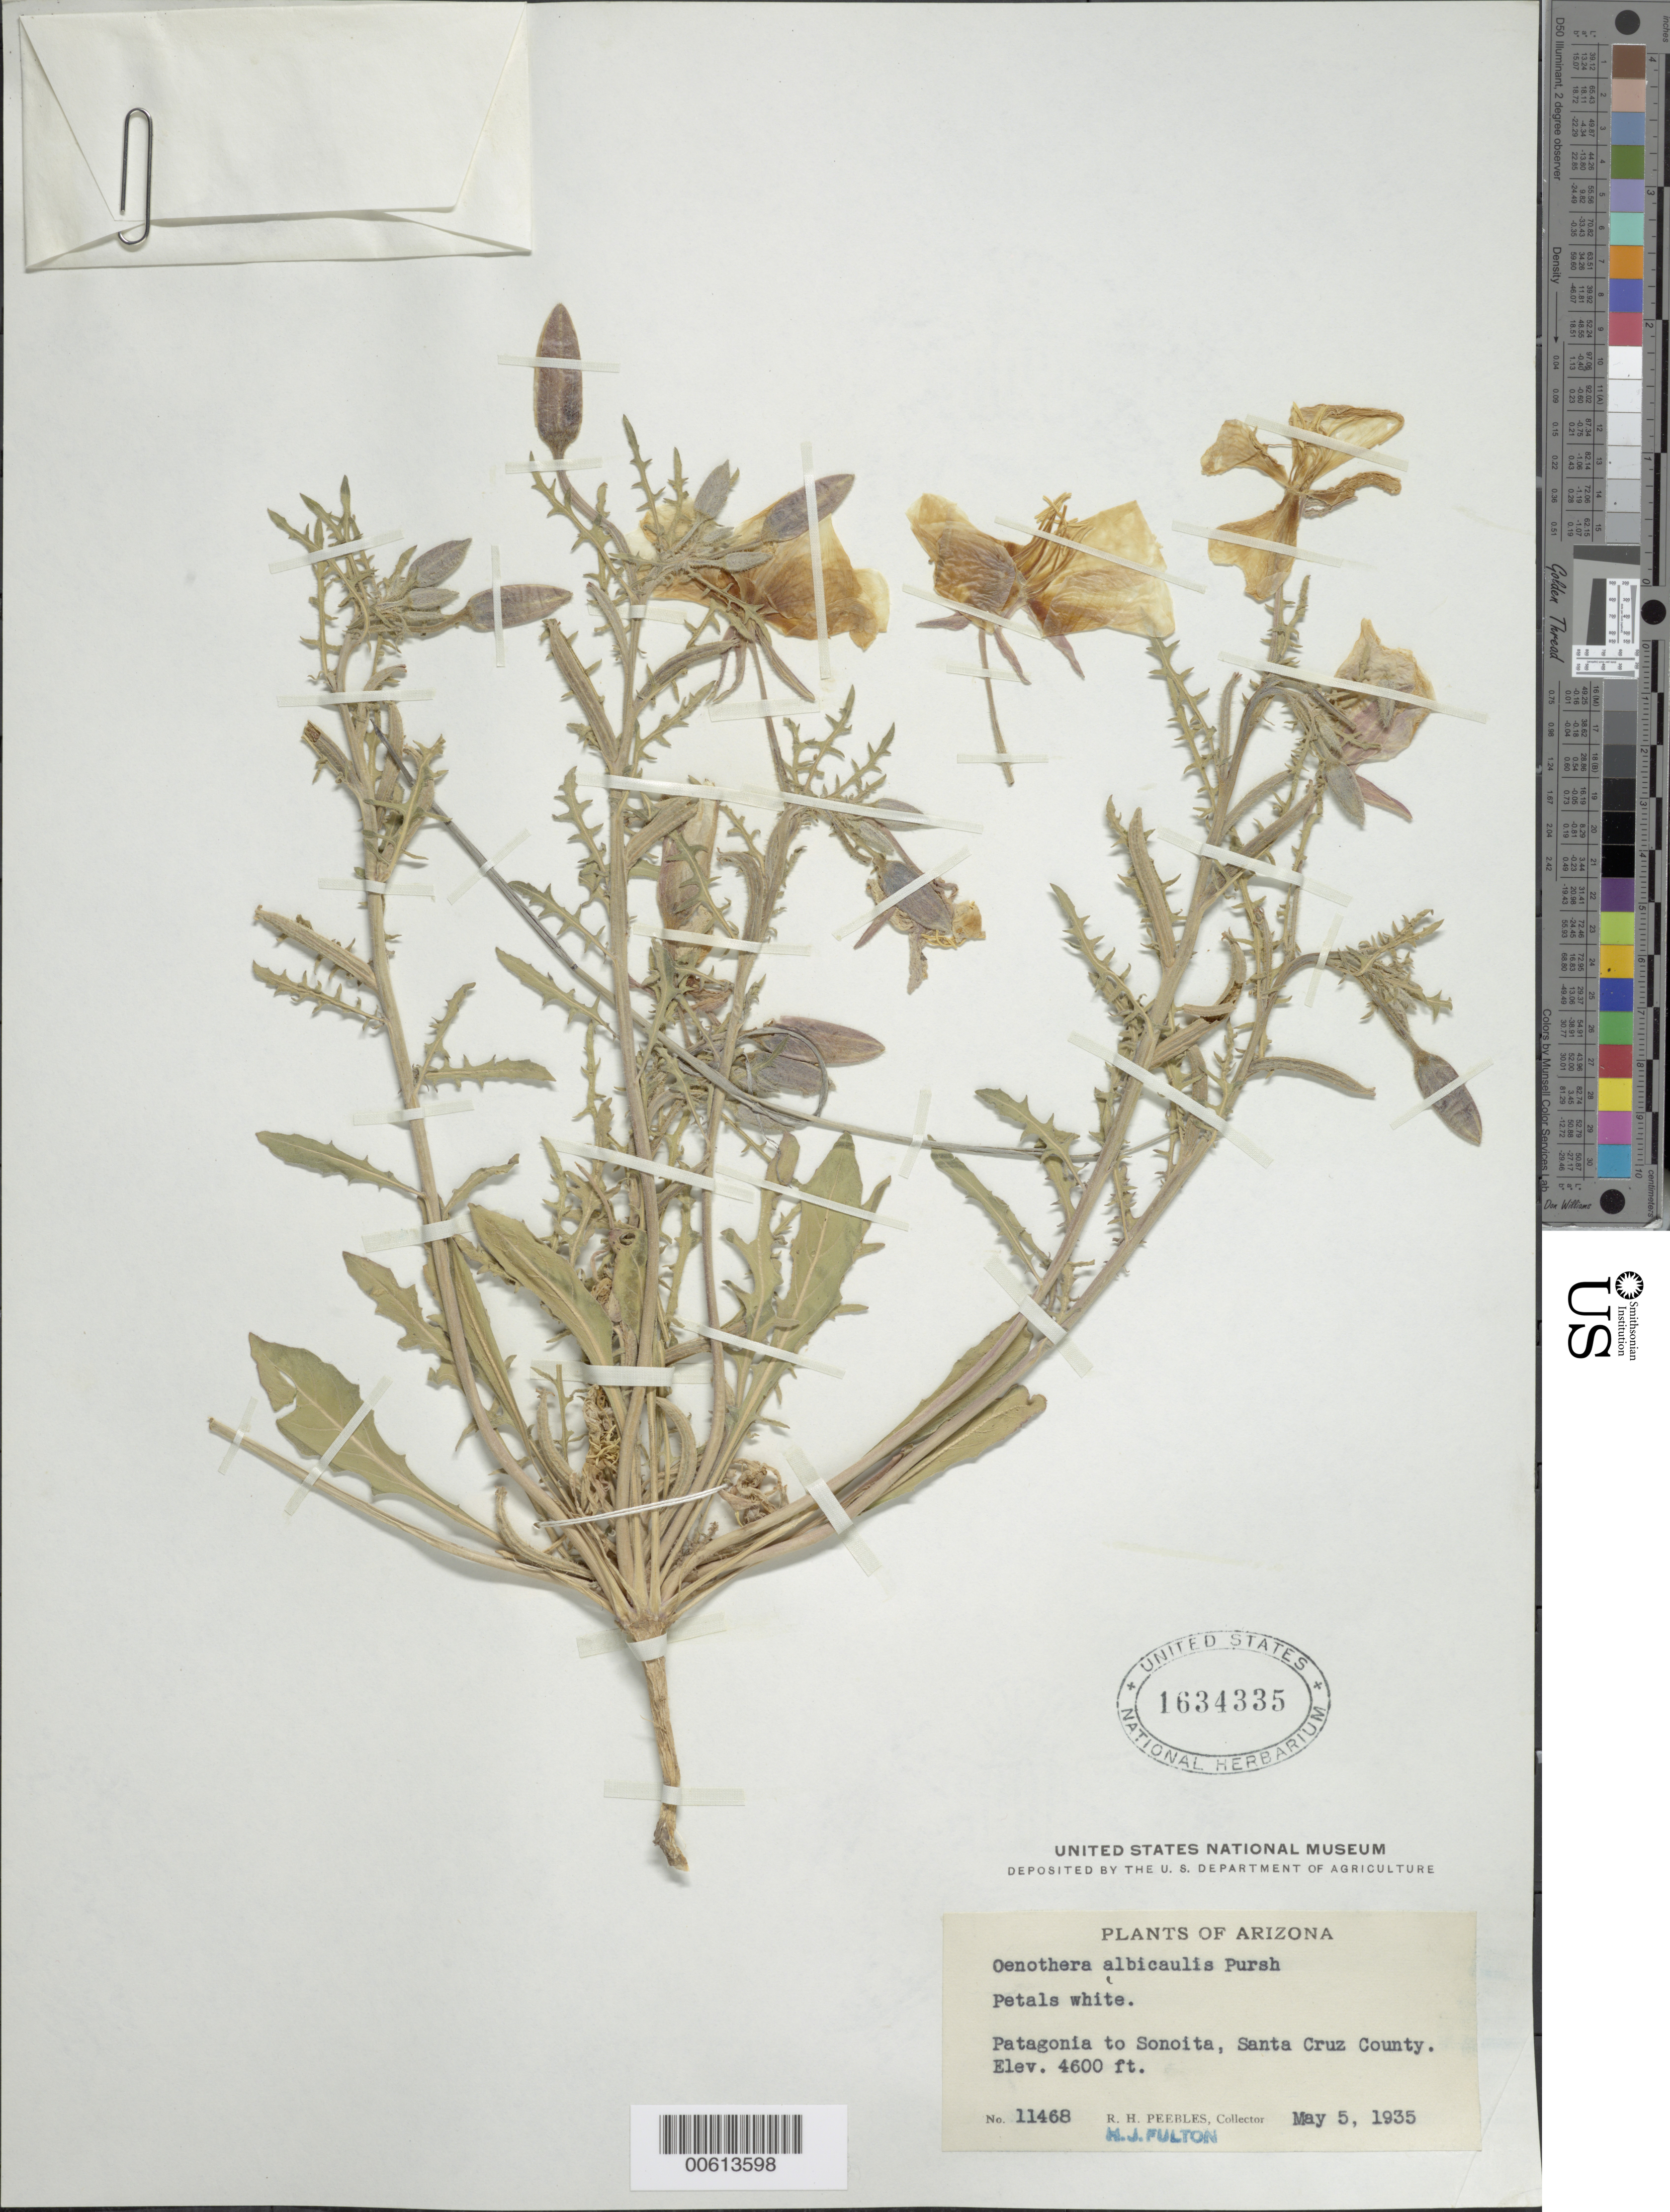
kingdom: Plantae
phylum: Tracheophyta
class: Magnoliopsida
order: Myrtales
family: Onagraceae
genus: Oenothera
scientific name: Oenothera albicaulis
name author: Pursh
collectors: R. H. Peebles & H. Fulton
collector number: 11468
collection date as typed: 05 May 1935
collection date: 1935-05-05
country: United States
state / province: Arizona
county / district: Santa Cruz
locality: Patagonia to Sonoita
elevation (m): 1402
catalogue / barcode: US 1634335